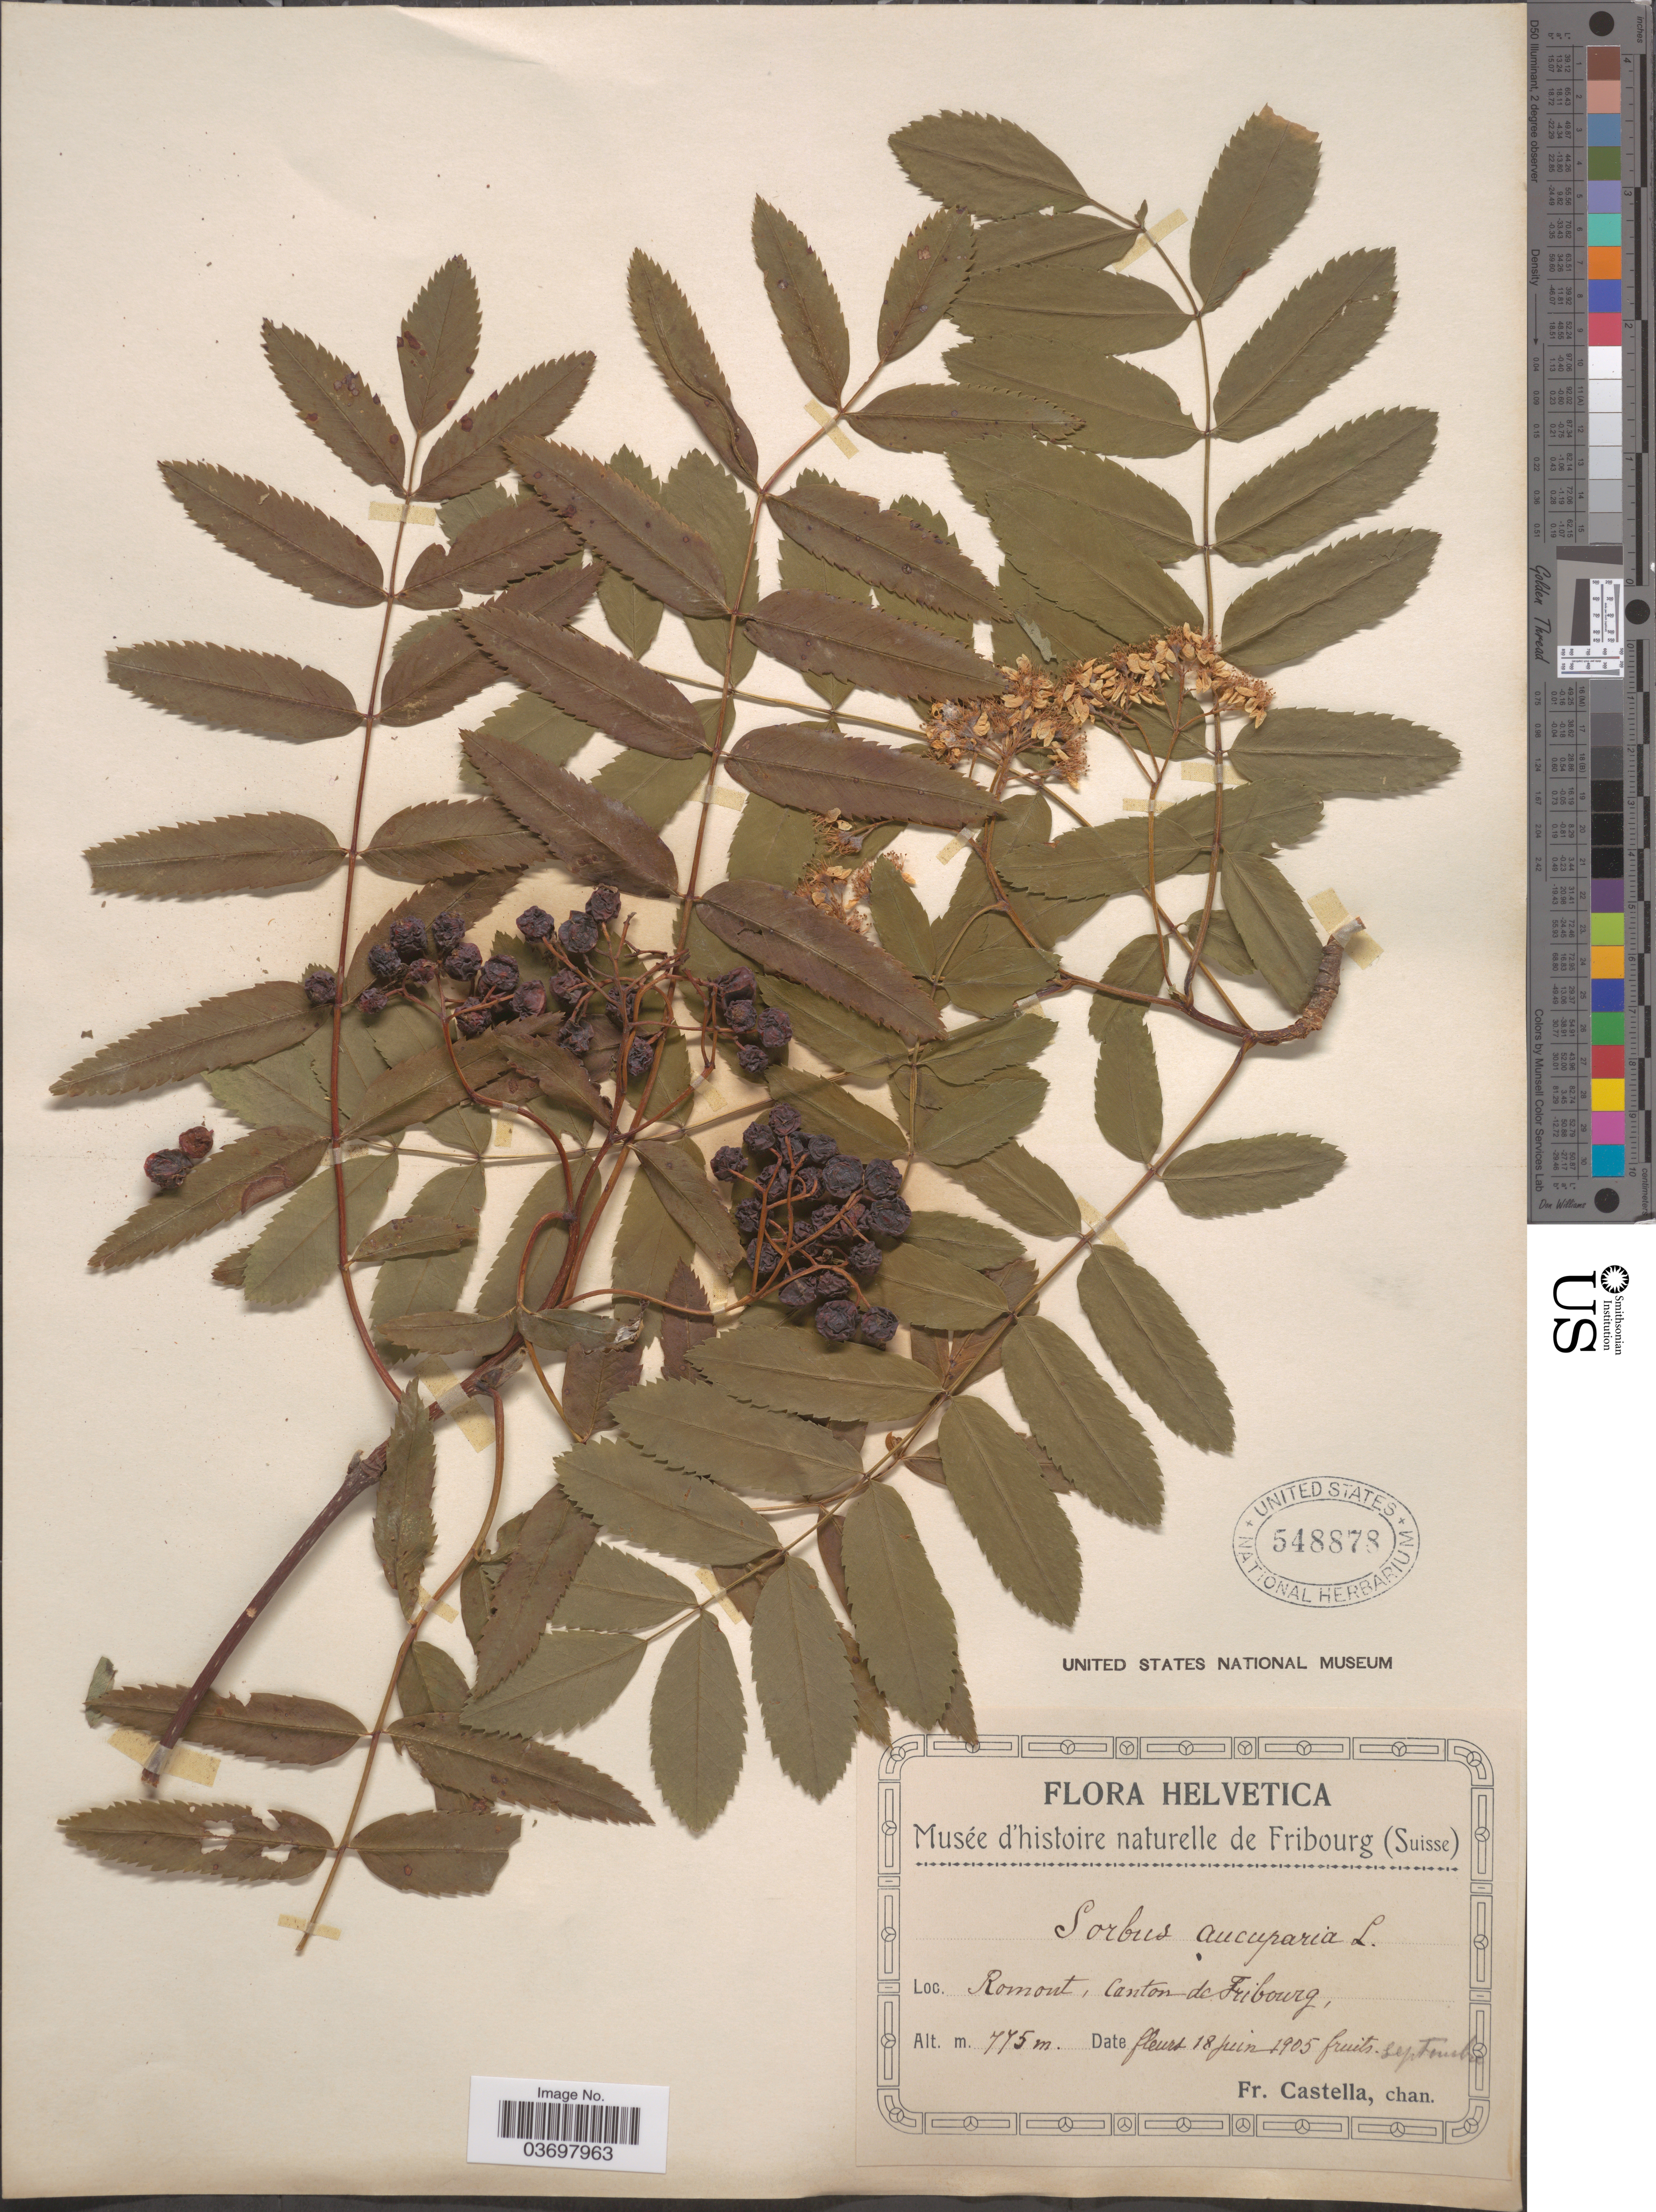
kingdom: Plantae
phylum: Tracheophyta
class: Magnoliopsida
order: Rosales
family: Rosaceae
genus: Sorbus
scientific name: Sorbus aucuparia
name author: L.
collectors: Fr. Castella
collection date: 1905-06-18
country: Switzerland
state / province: Fribourg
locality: Helvetica. Romont, Canton de Fribourg.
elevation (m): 775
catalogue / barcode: US 548878